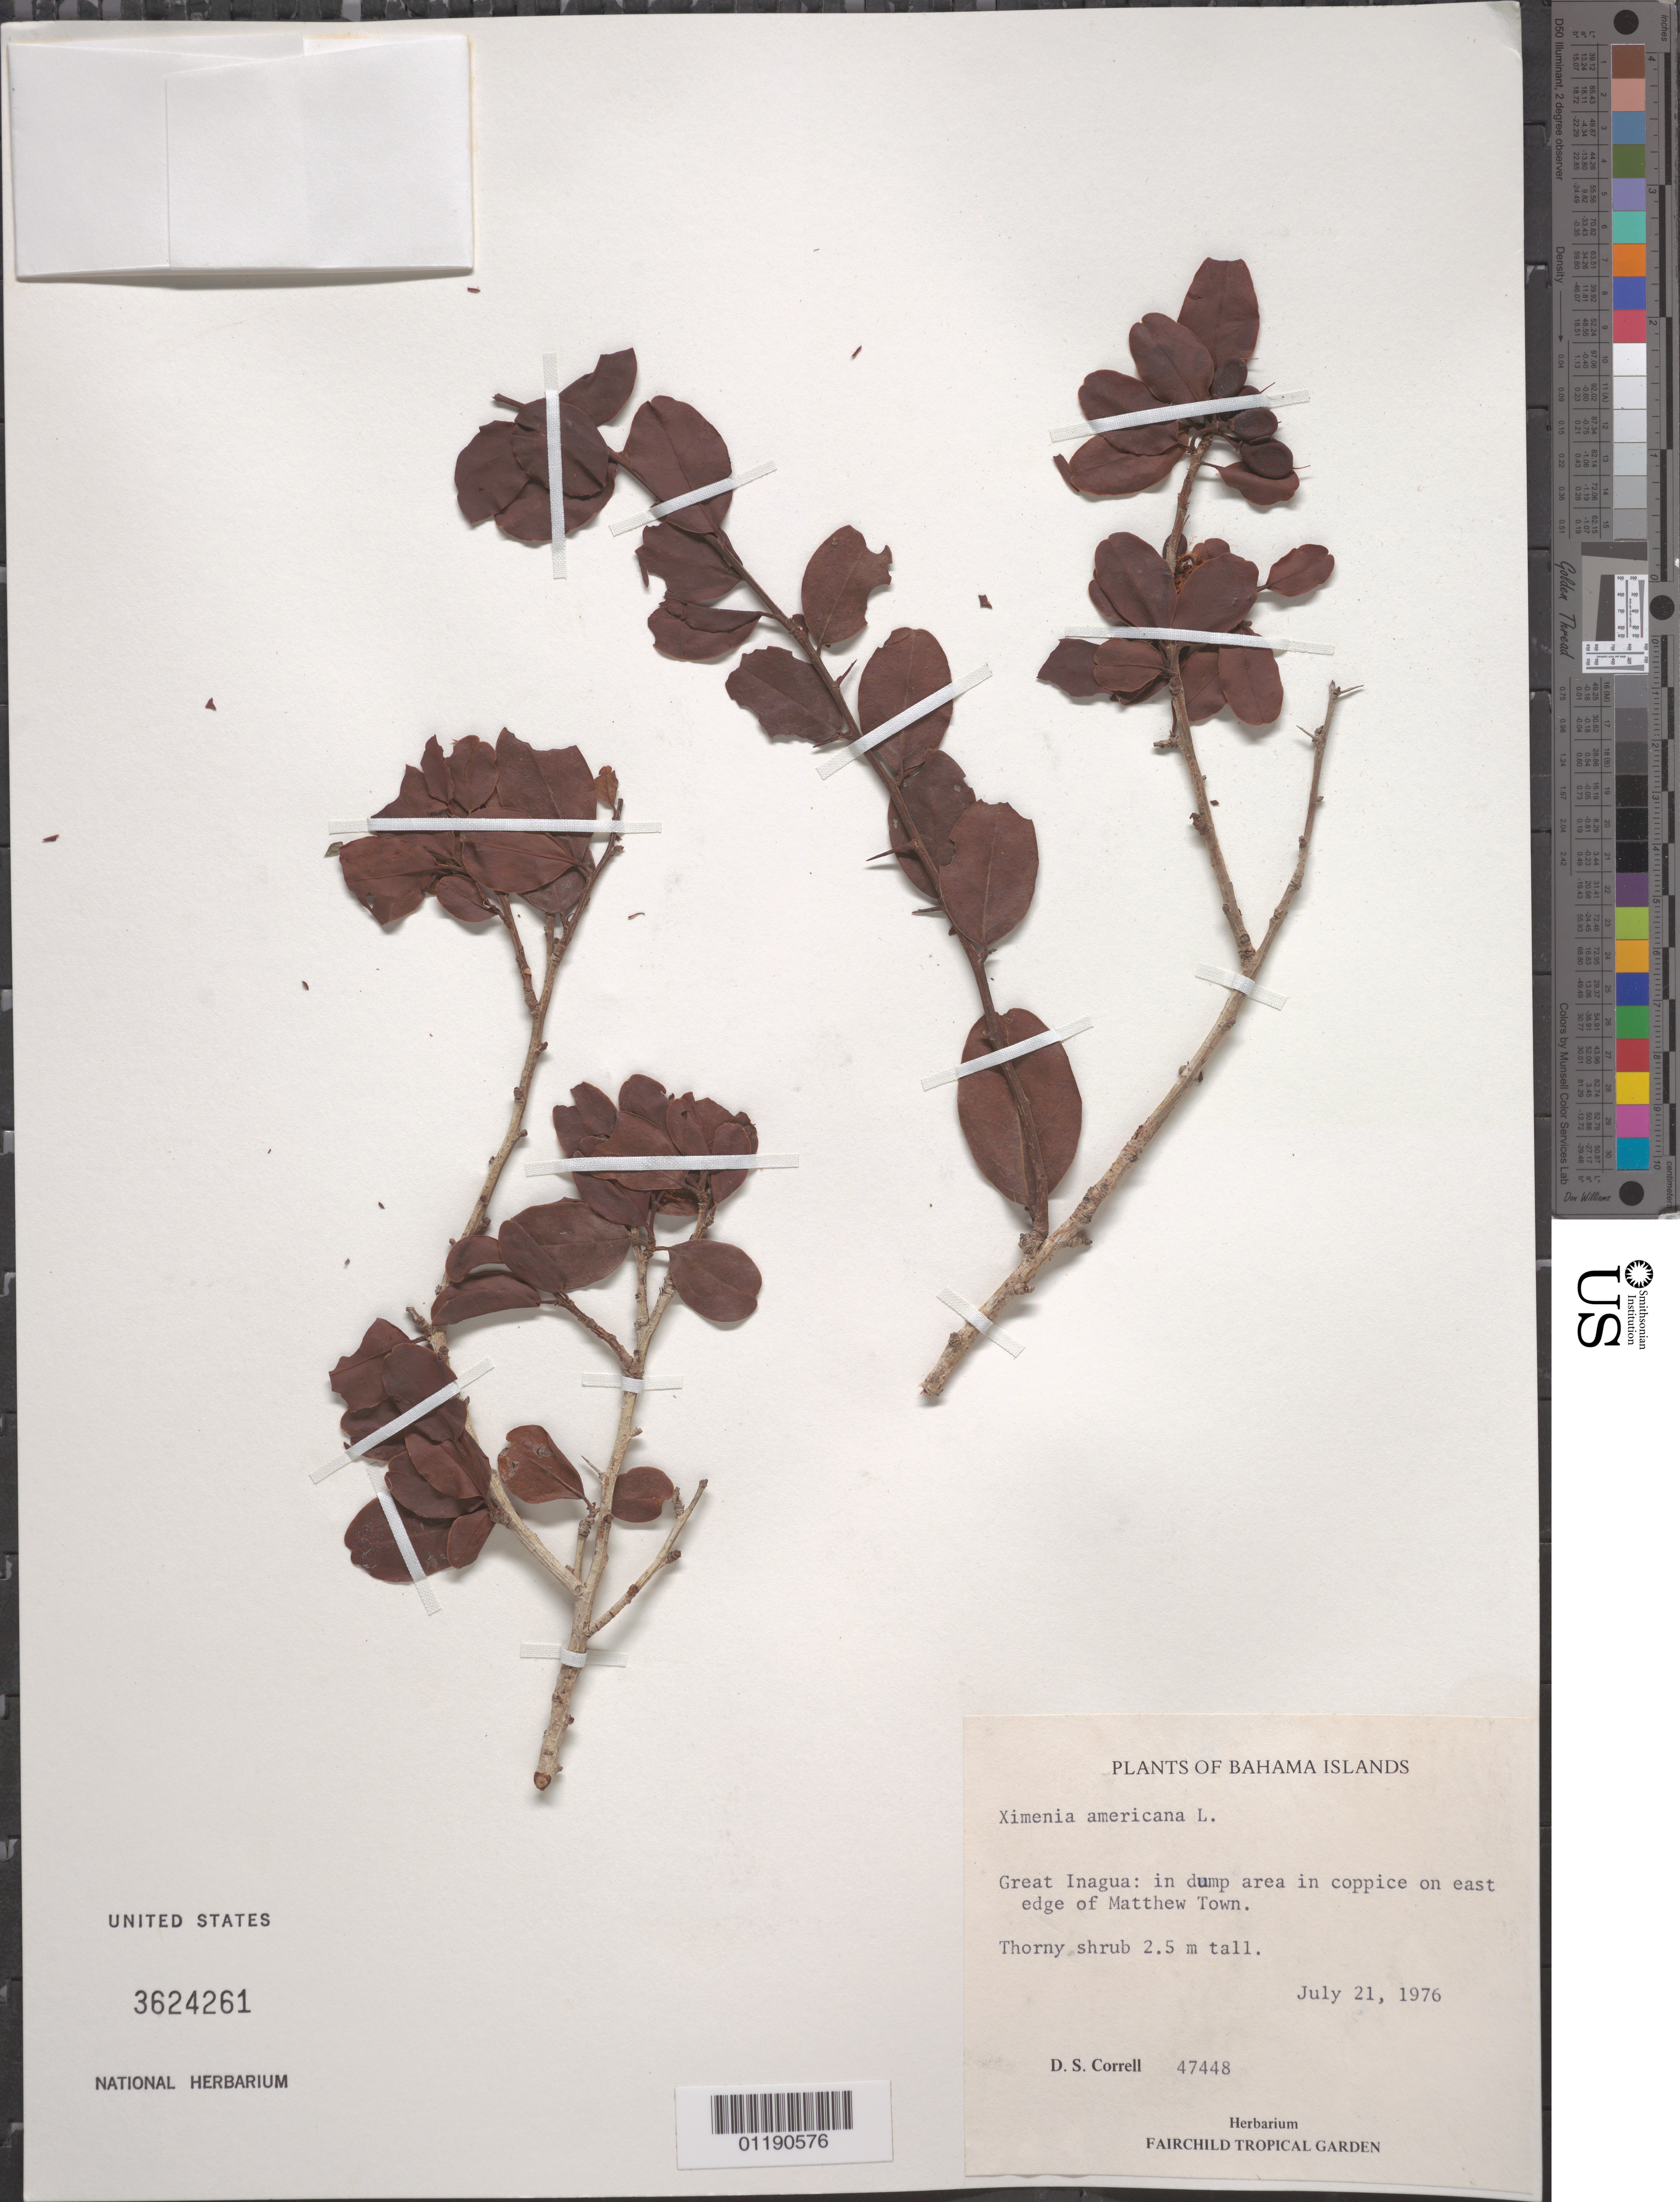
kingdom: Plantae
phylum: Tracheophyta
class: Magnoliopsida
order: Santalales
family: Ximeniaceae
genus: Ximenia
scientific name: Ximenia americana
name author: L.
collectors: D. S. Correll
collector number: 47448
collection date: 1976-07-21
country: Bahamas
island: Great Inagua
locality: Great Inagua: E edge of Matthew Town.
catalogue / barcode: US 3624261